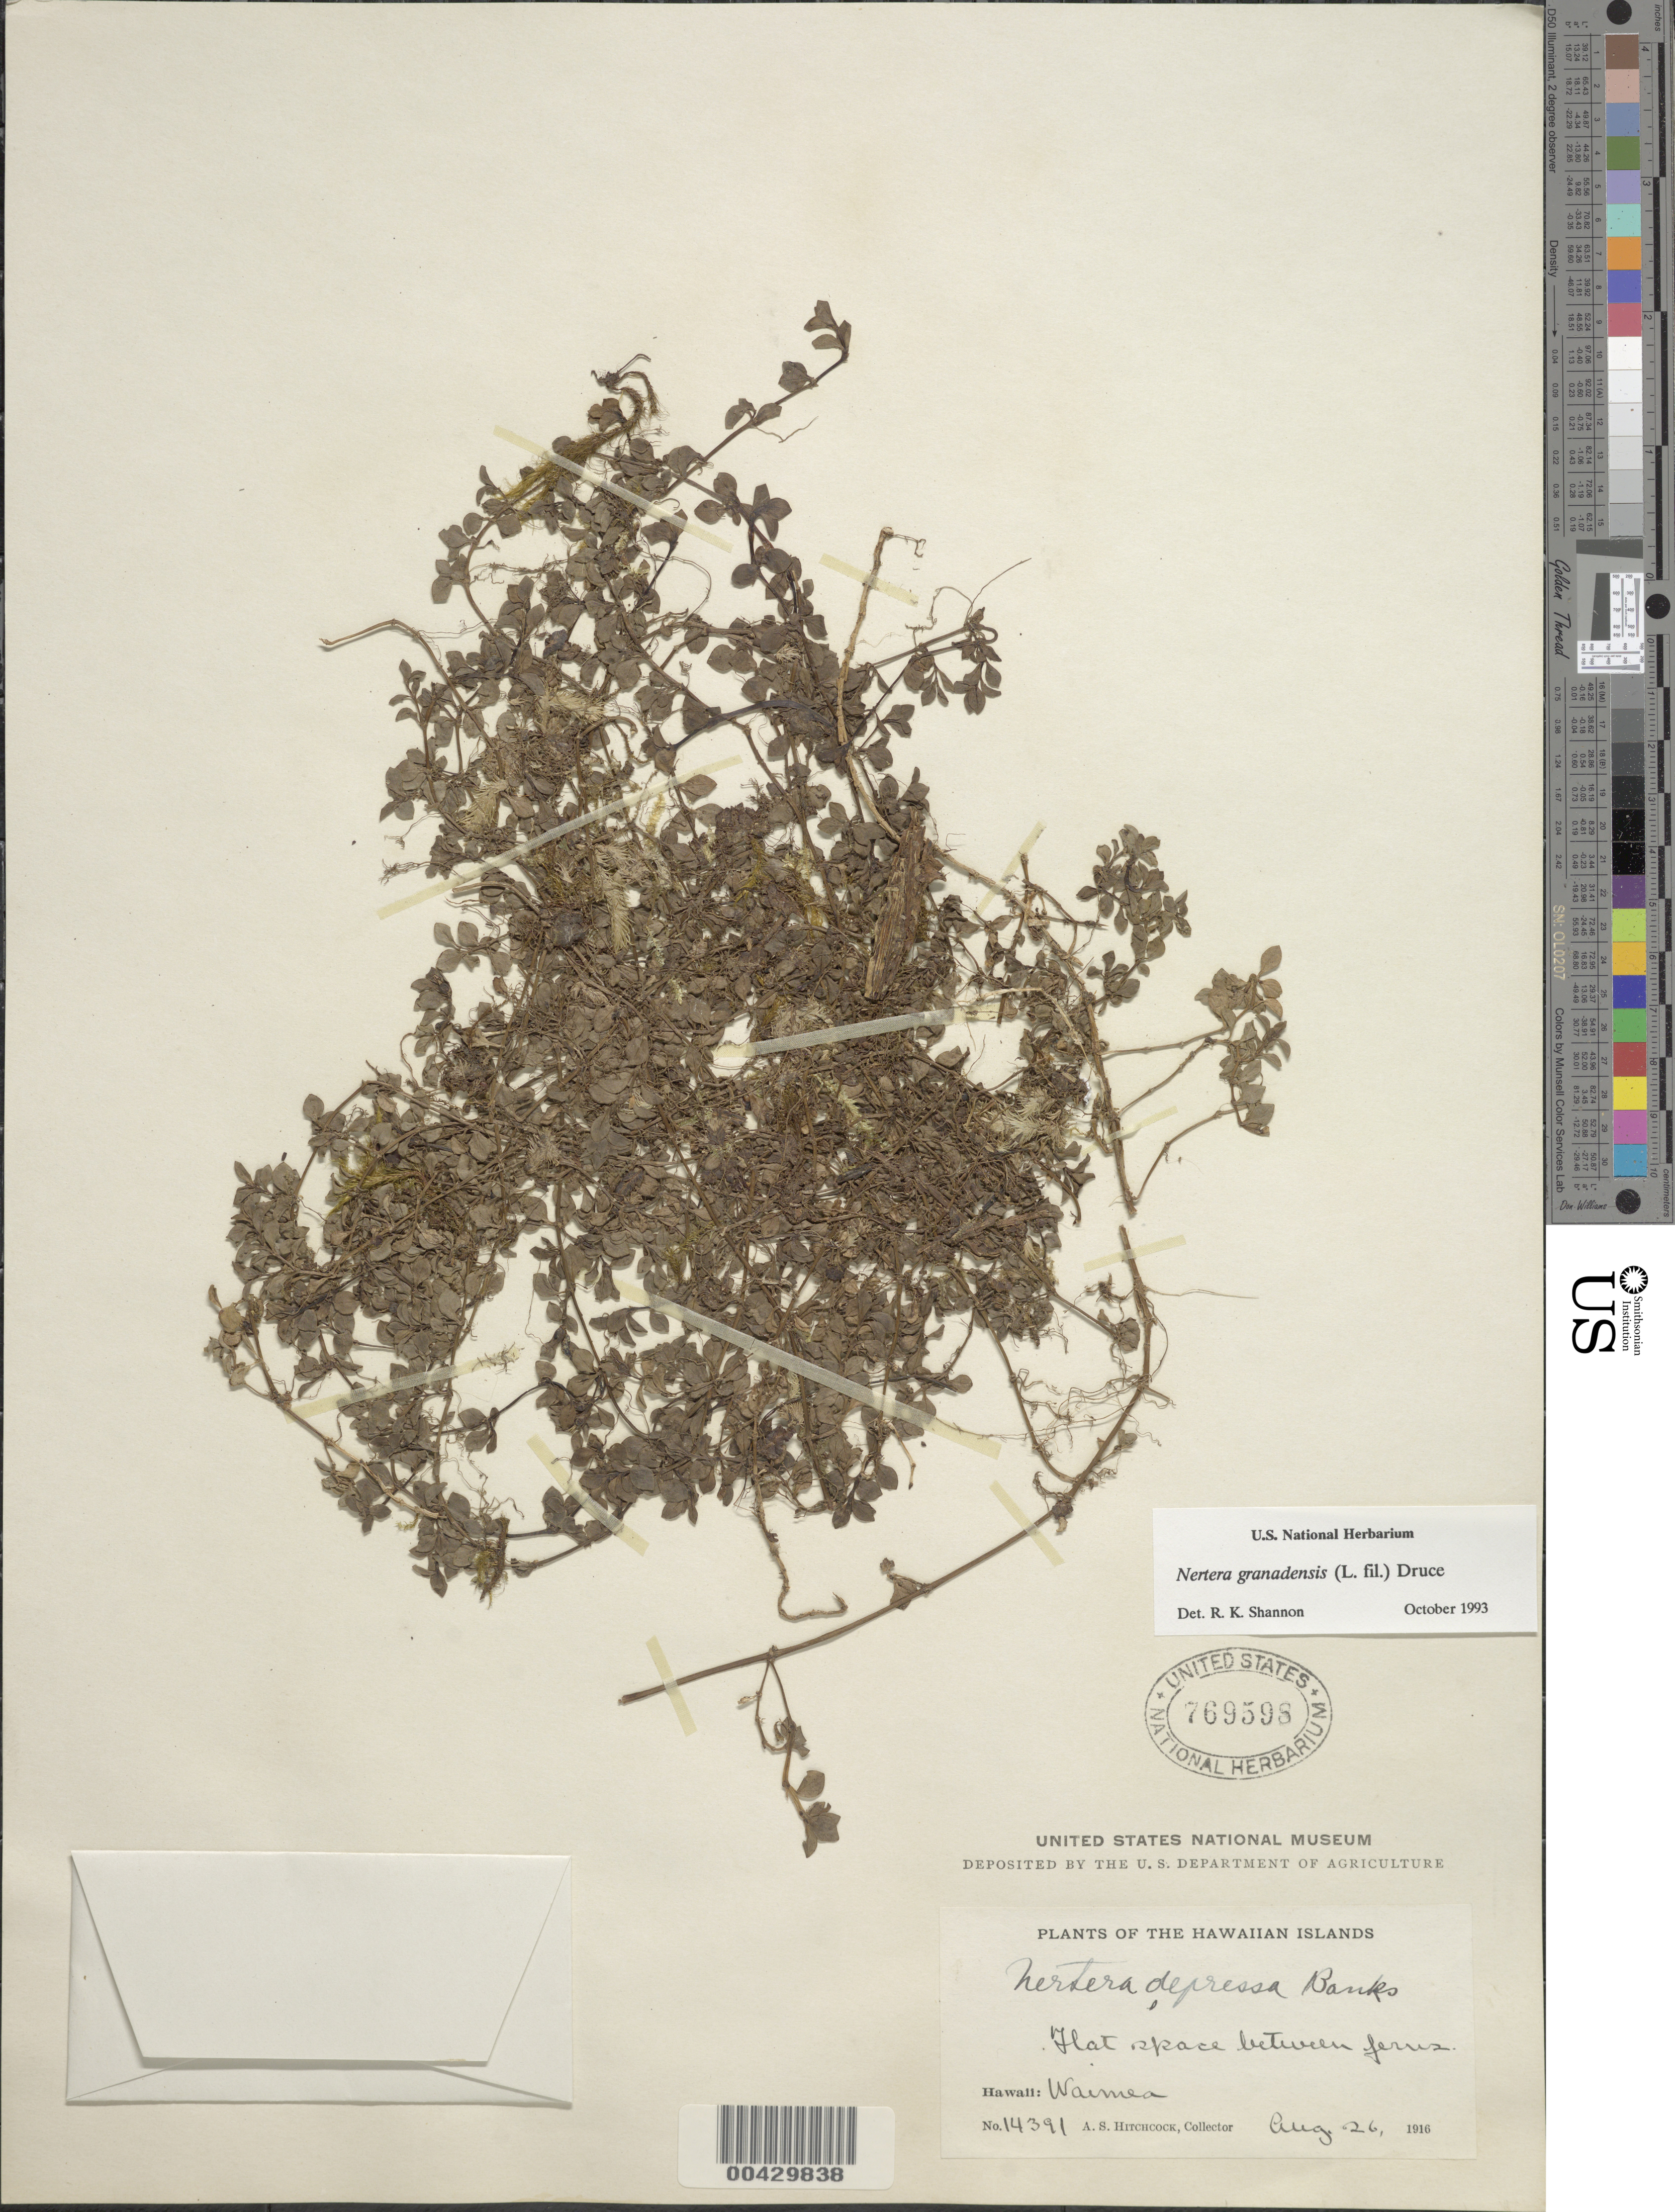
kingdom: Plantae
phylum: Tracheophyta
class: Magnoliopsida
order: Gentianales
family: Rubiaceae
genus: Nertera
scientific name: Nertera granadensis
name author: (Mutis ex L. f.) Druce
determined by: Shannon, R. K., (UNITED STATES)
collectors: A. S. Hitchcock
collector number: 14391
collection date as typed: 26 Aug 1916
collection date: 1916-08-26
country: United States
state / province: Hawaii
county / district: Hawaii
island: Hawaii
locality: Waimea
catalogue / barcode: US 769598